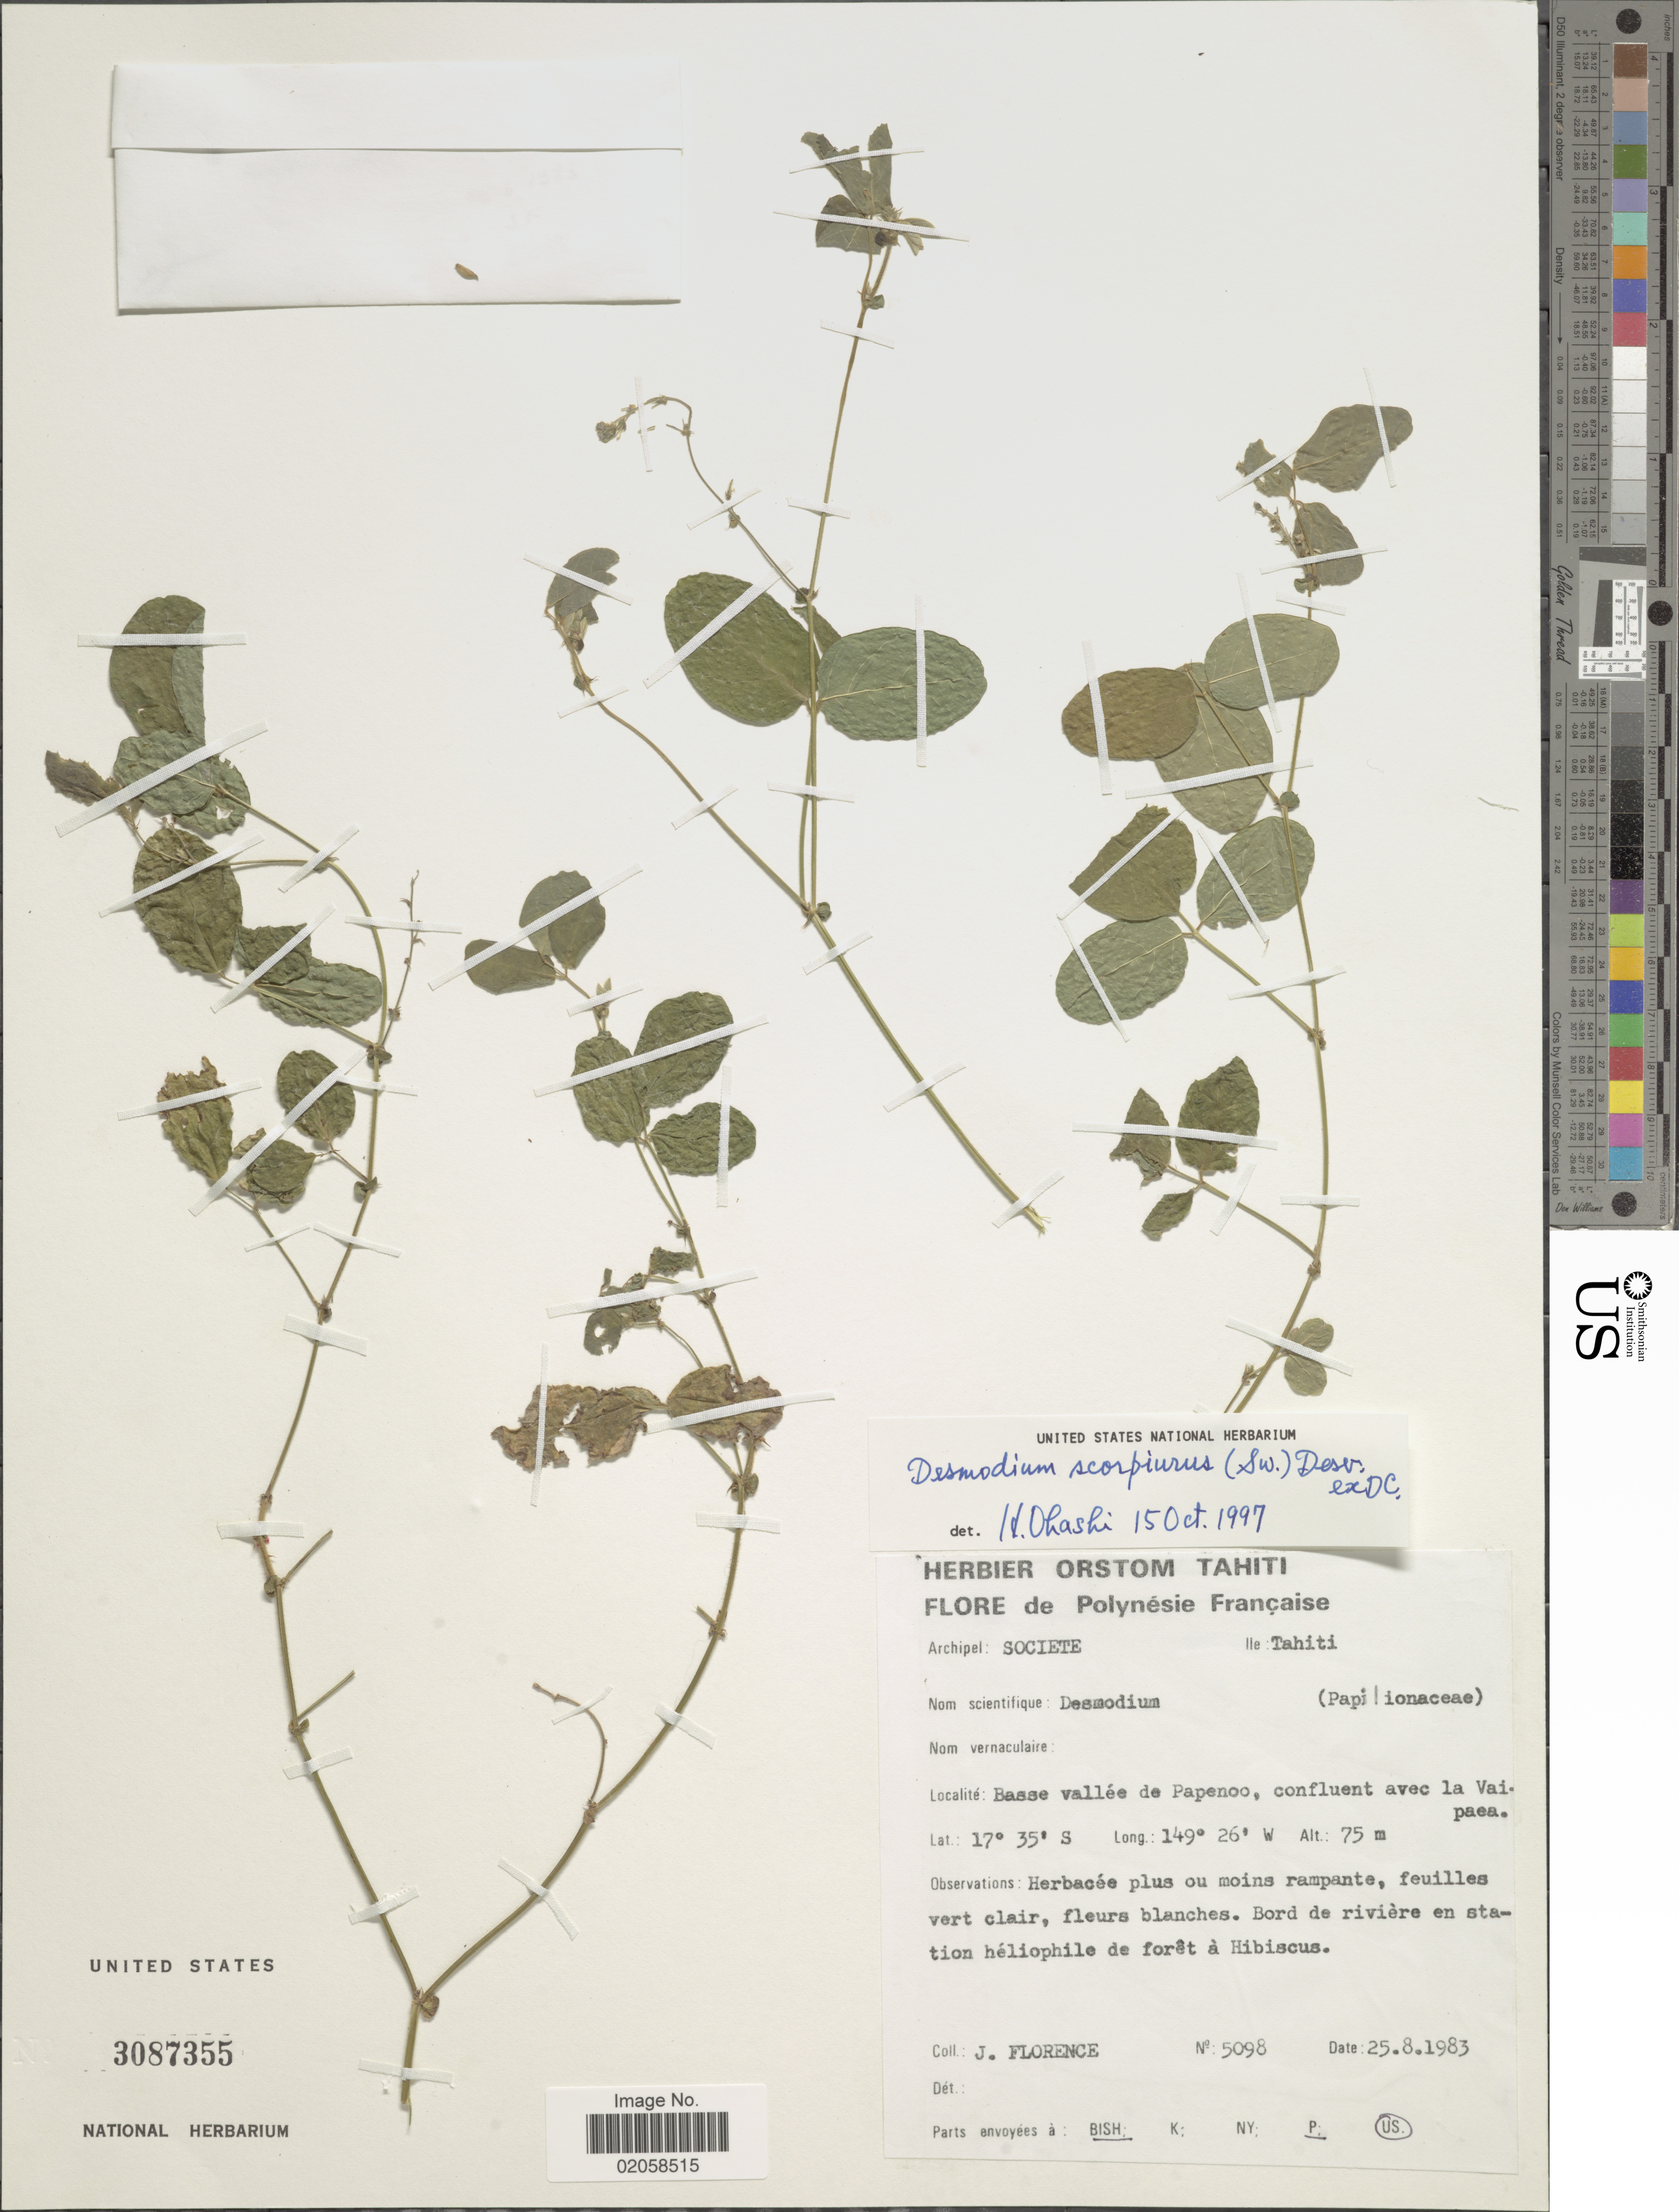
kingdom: Plantae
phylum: Tracheophyta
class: Magnoliopsida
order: Fabales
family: Fabaceae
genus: Desmodium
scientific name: Desmodium scorpiurus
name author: (Sw.) Desv. ex DC.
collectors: J. Florence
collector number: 5098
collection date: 1983-08-25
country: French Polynesia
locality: Archipel: Societe, Ile: Tahiti, Basse vallee de Papenoo, confluent avec la Vaipaea.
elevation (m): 75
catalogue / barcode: US 3087355